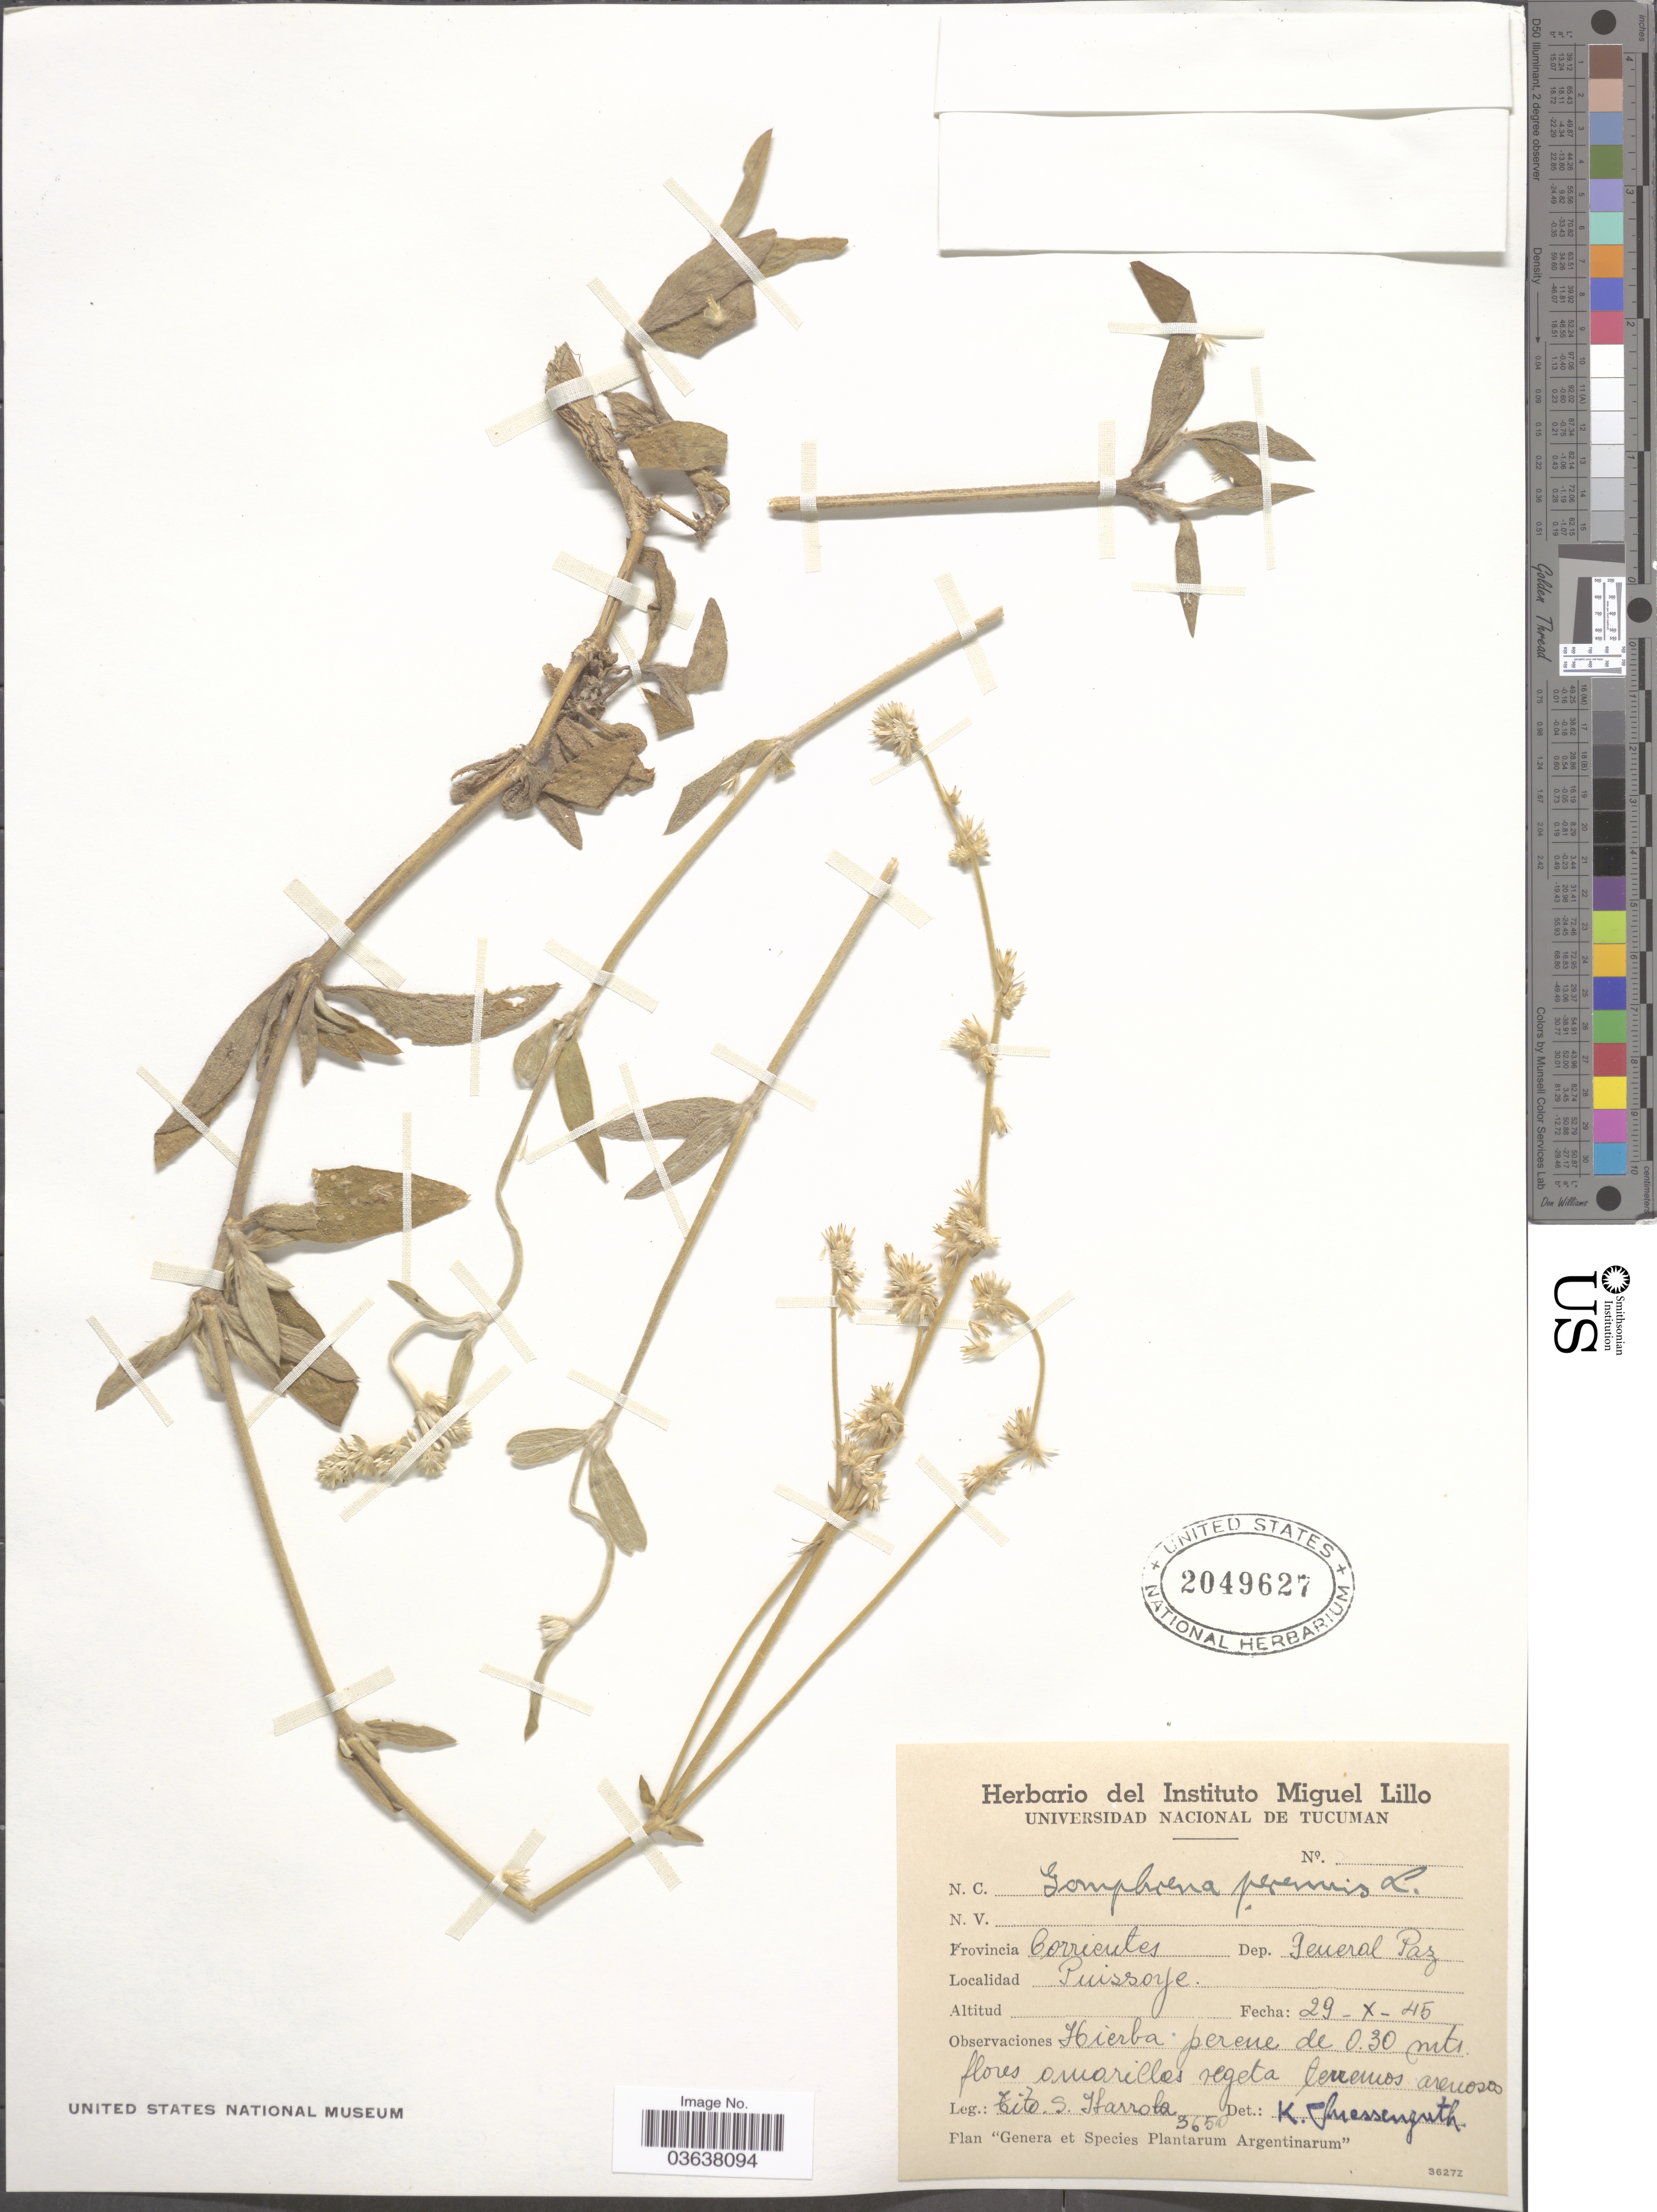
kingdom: Plantae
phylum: Tracheophyta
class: Magnoliopsida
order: Caryophyllales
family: Amaranthaceae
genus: Gomphrena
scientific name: Gomphrena perennis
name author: L.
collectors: T. Harrola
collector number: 3650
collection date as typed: Transcribed d/m/y: 29/10/45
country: Argentina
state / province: Corrientes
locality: Dep. General Paz, Puissoye.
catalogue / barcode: US 2049627